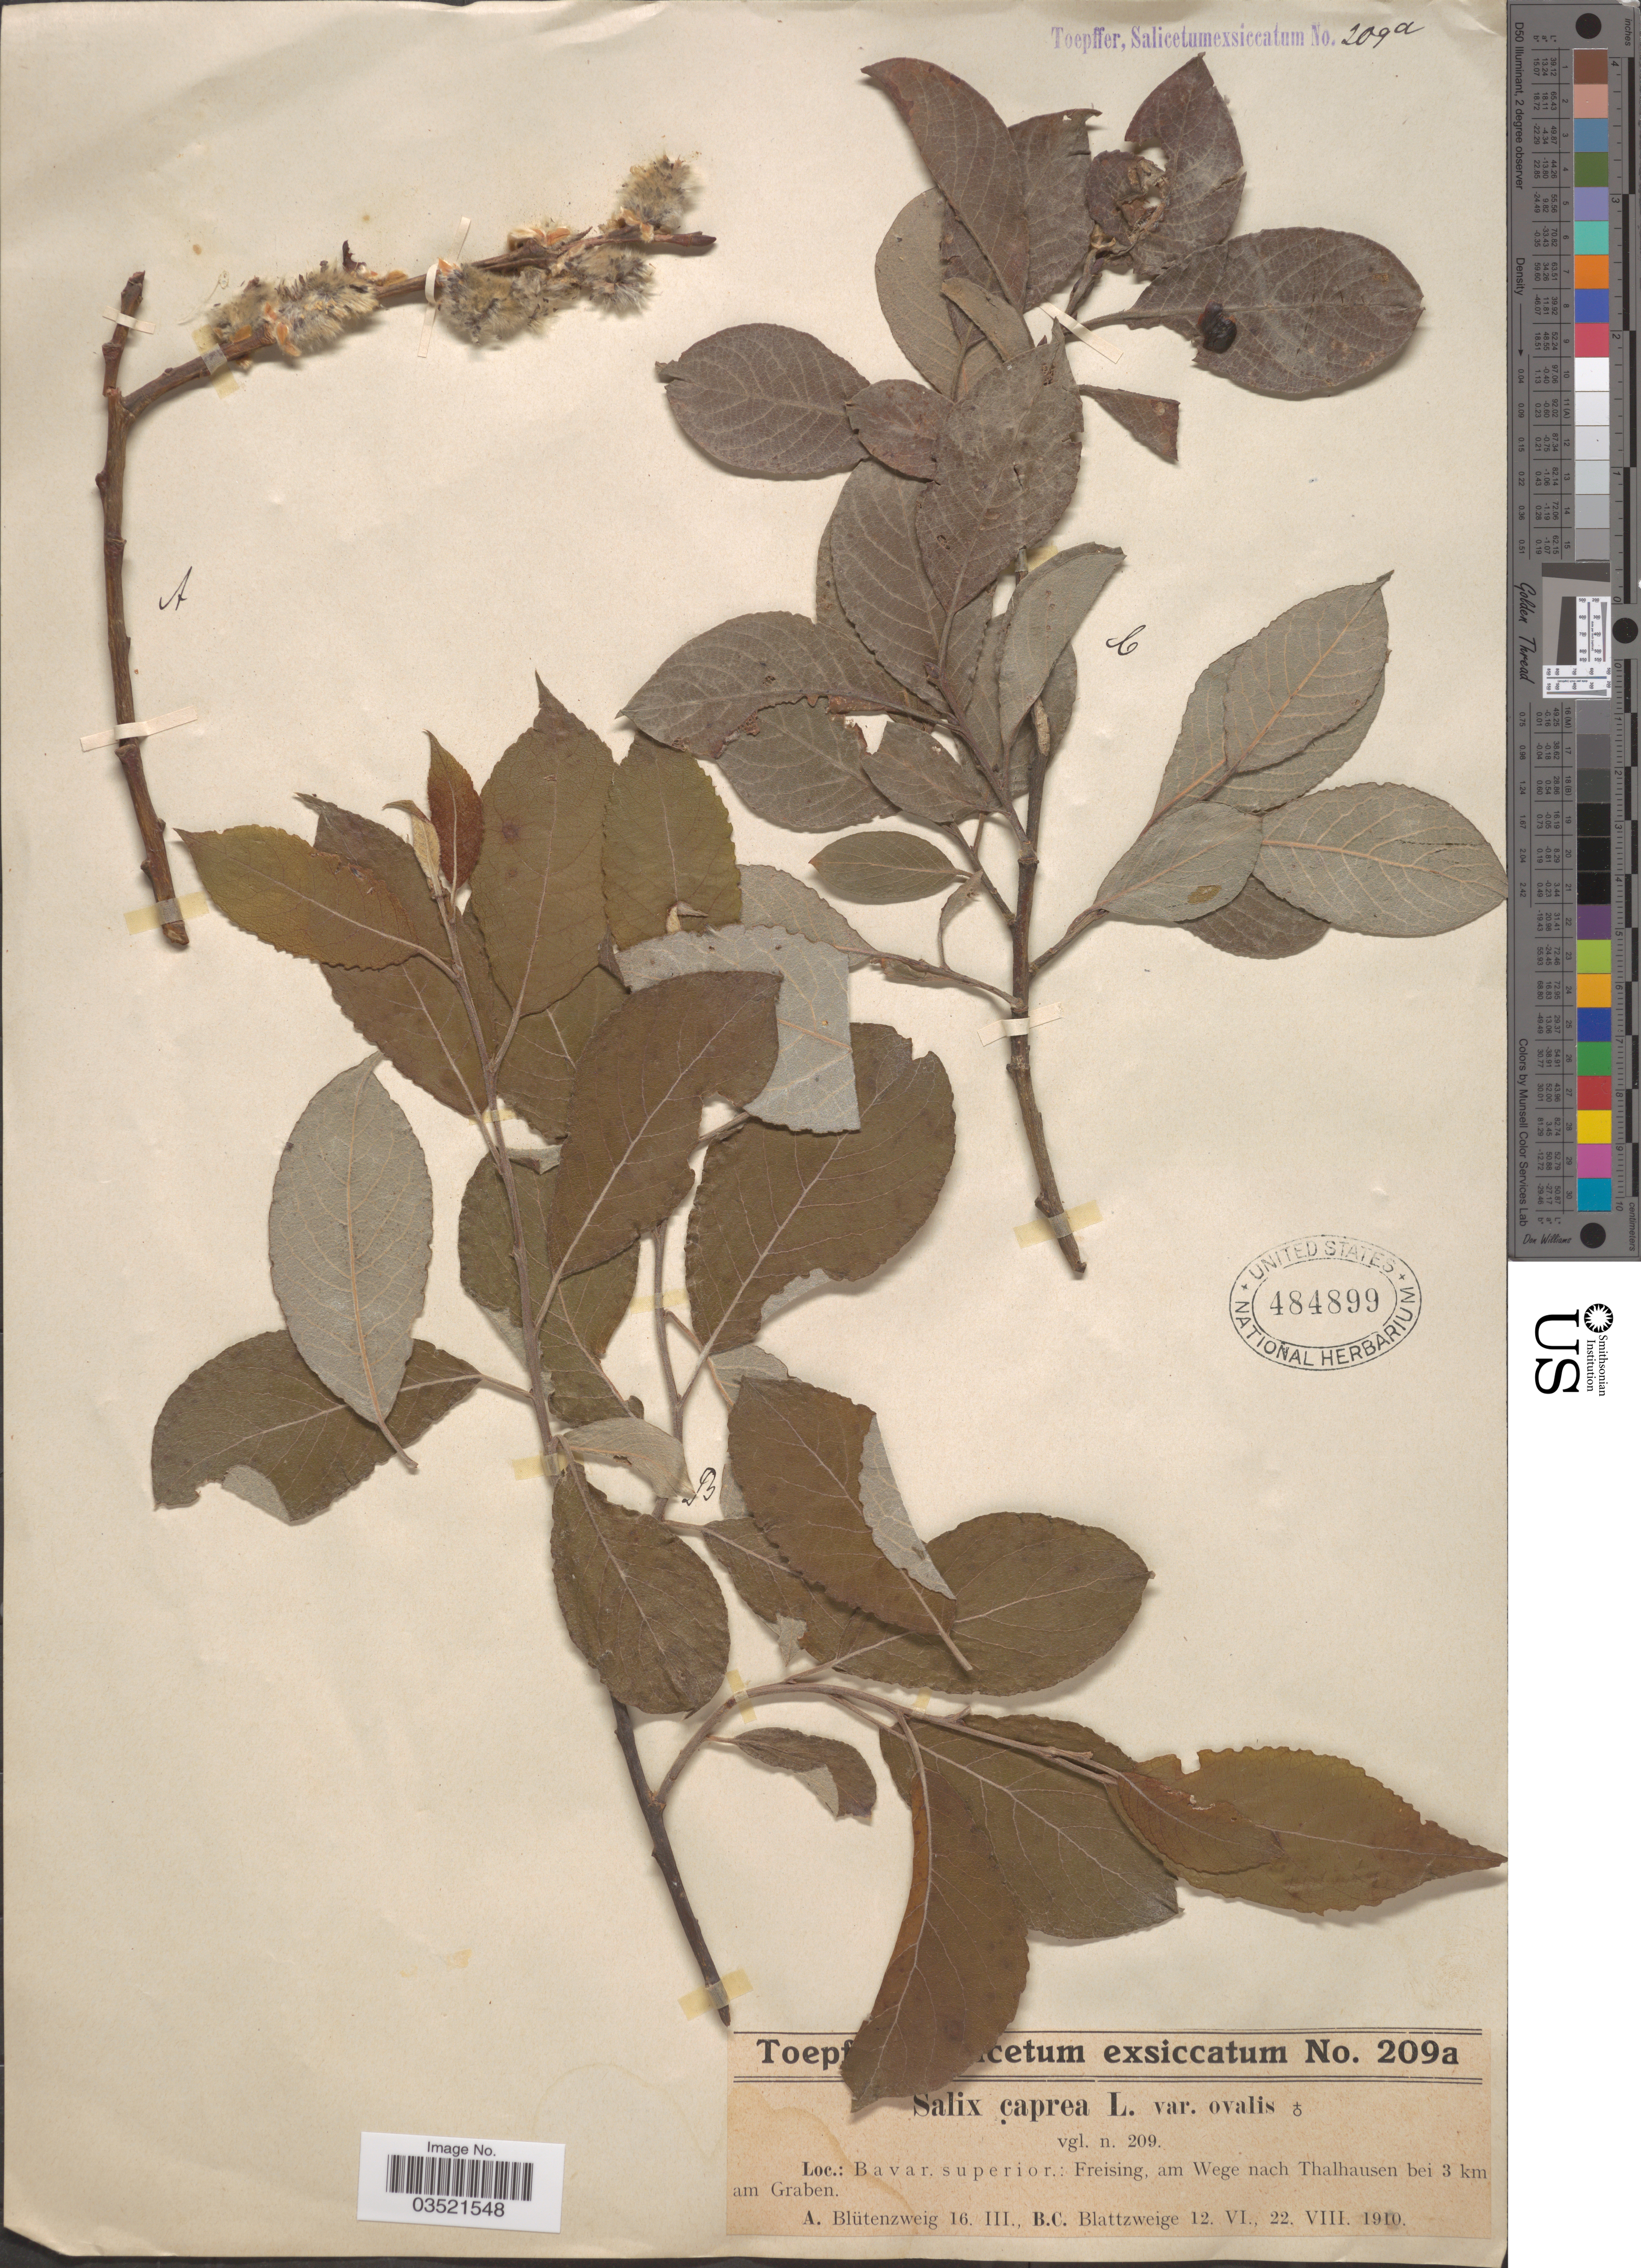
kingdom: Plantae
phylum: Tracheophyta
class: Magnoliopsida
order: Malpighiales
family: Salicaceae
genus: Salix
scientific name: Salix caprea var. ovalis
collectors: A. Toepffer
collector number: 209a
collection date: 1910-03-16/1910-08-22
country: Germany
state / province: Bayern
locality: Bavar. superior.: Freising, am Wege nach Thalhausen bei 3 km am Graben.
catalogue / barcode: US 484899